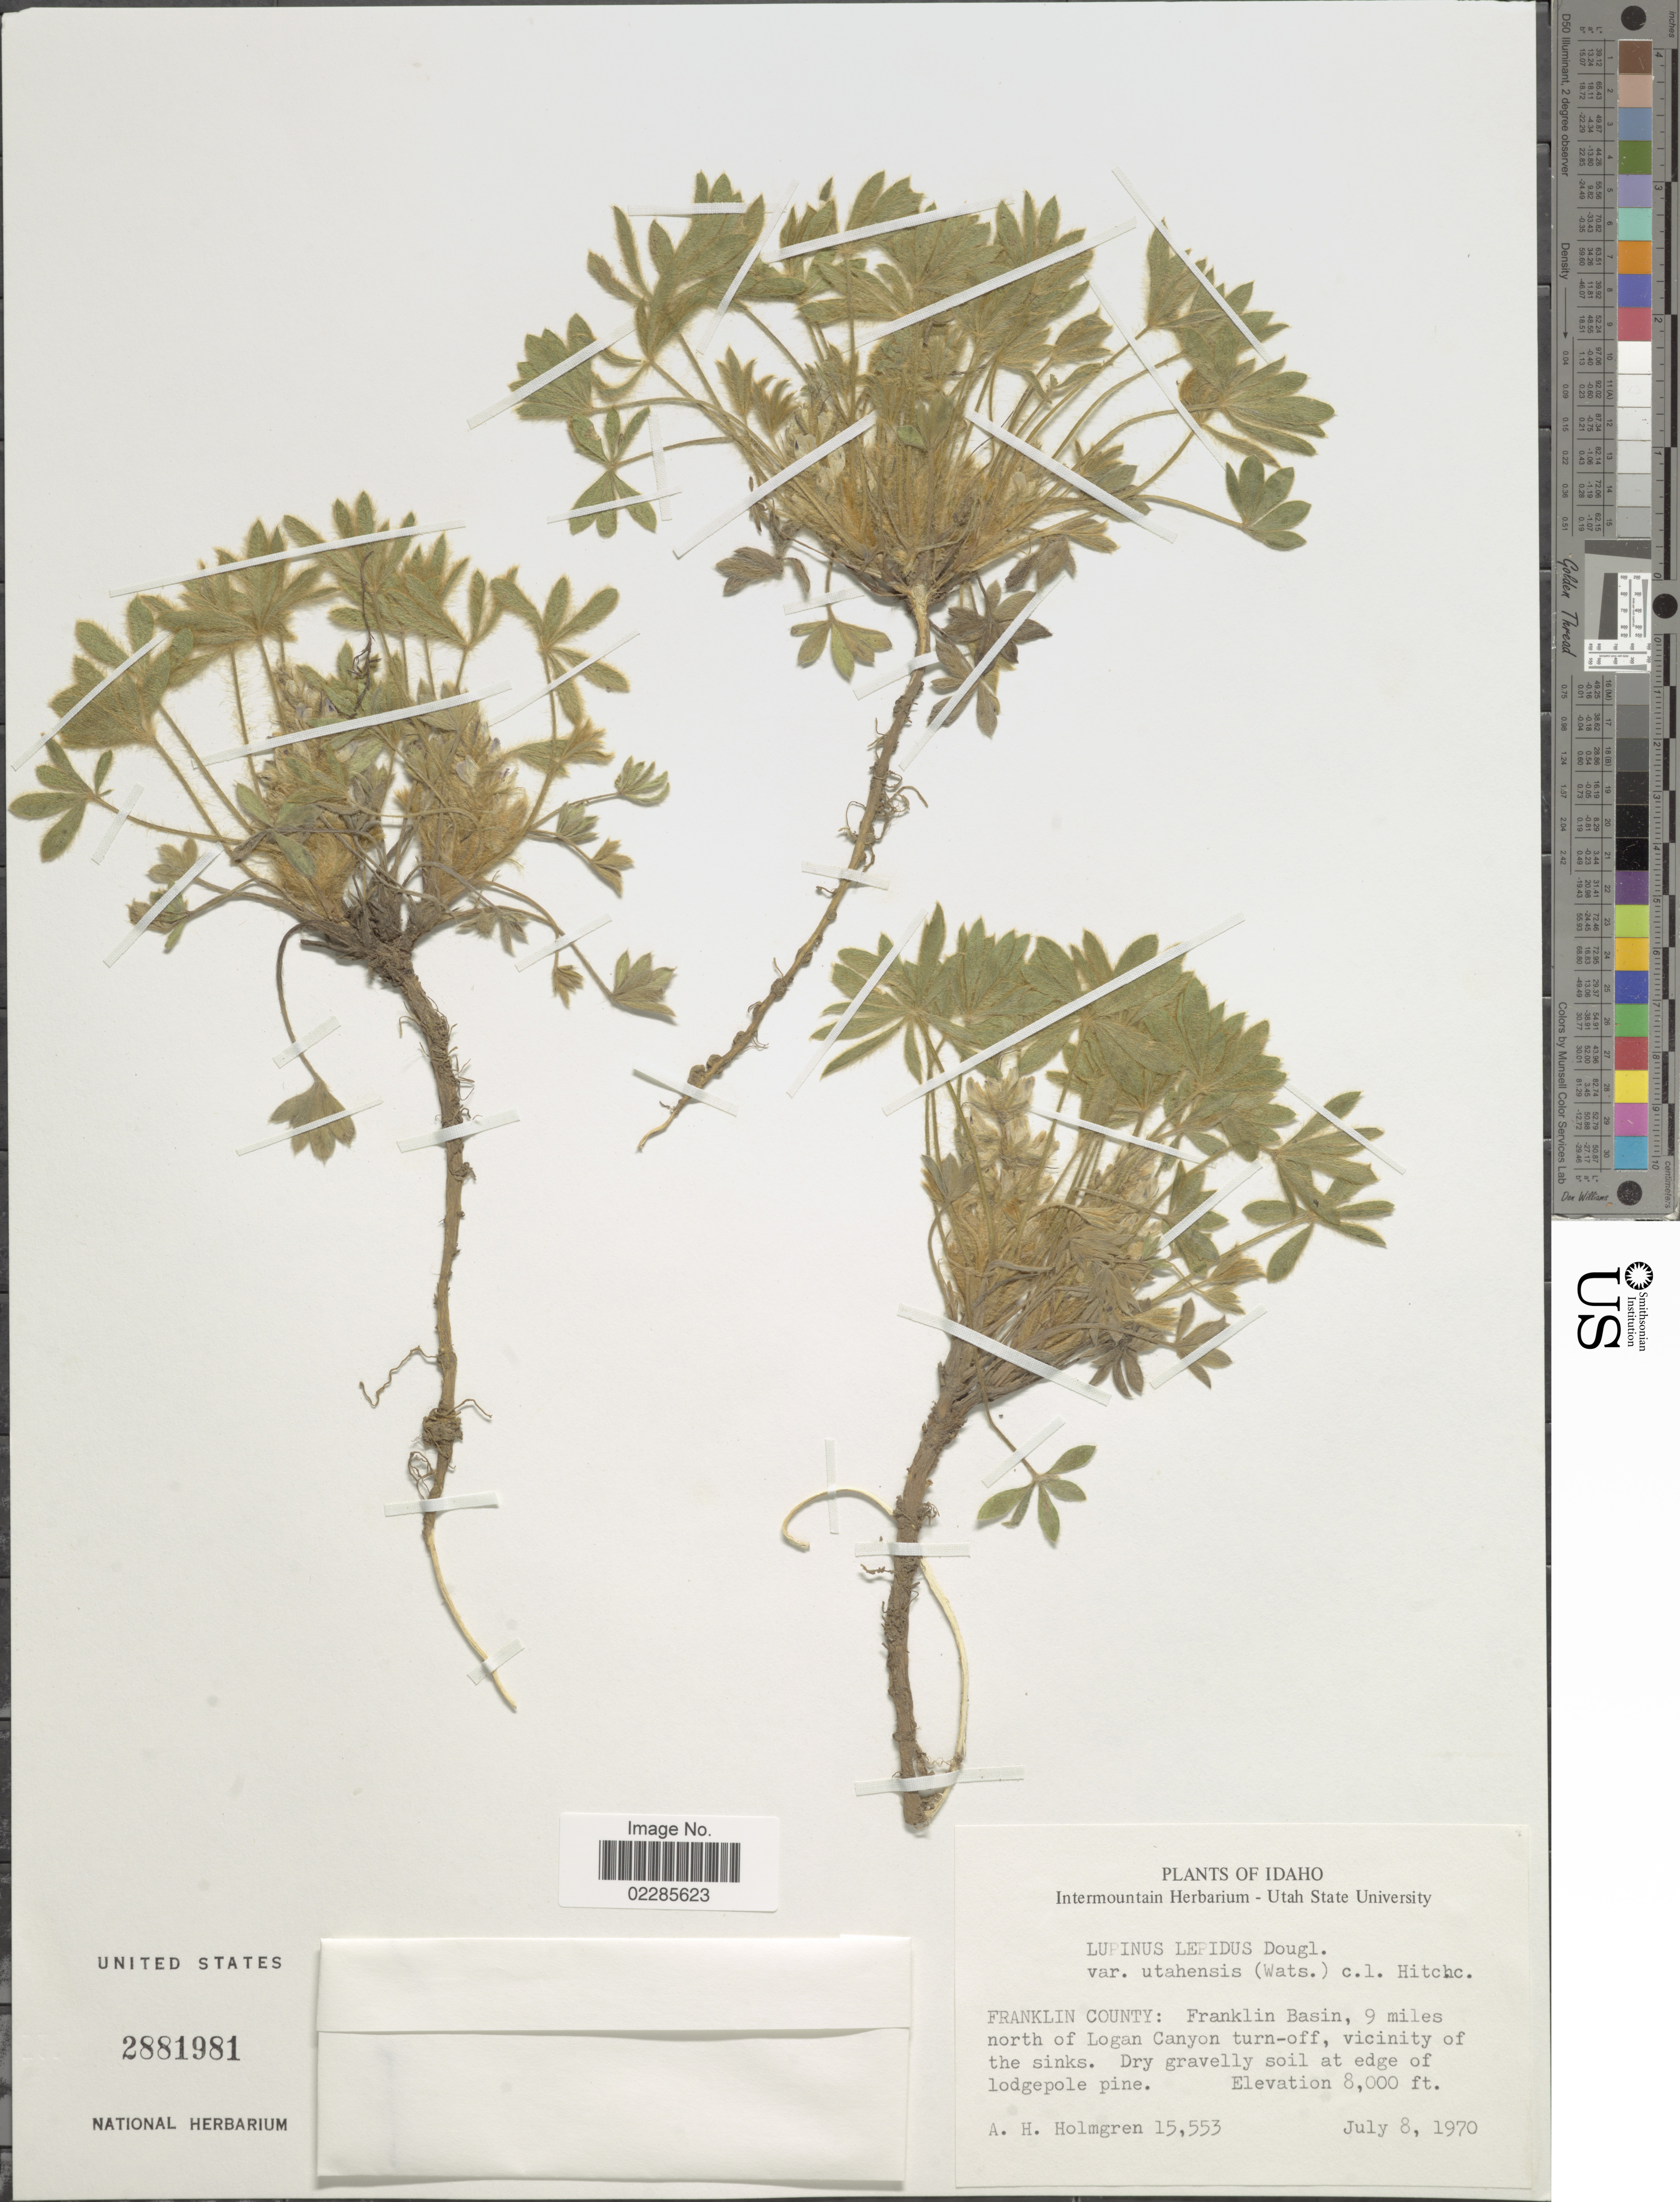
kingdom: Plantae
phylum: Tracheophyta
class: Magnoliopsida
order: Fabales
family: Fabaceae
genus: Lupinus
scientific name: Lupinus lepidus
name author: Douglas ex Lindl.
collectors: A. H. Holmgren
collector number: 15553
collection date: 1970-07-08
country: United States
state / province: Idaho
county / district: Franklin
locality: Franklin Basin, 9 miles north of Logan Canyon turn-off, vicinity of the sinks. Dry gravelly soils at edge of lodgepole pine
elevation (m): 2438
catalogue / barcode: US 2881981